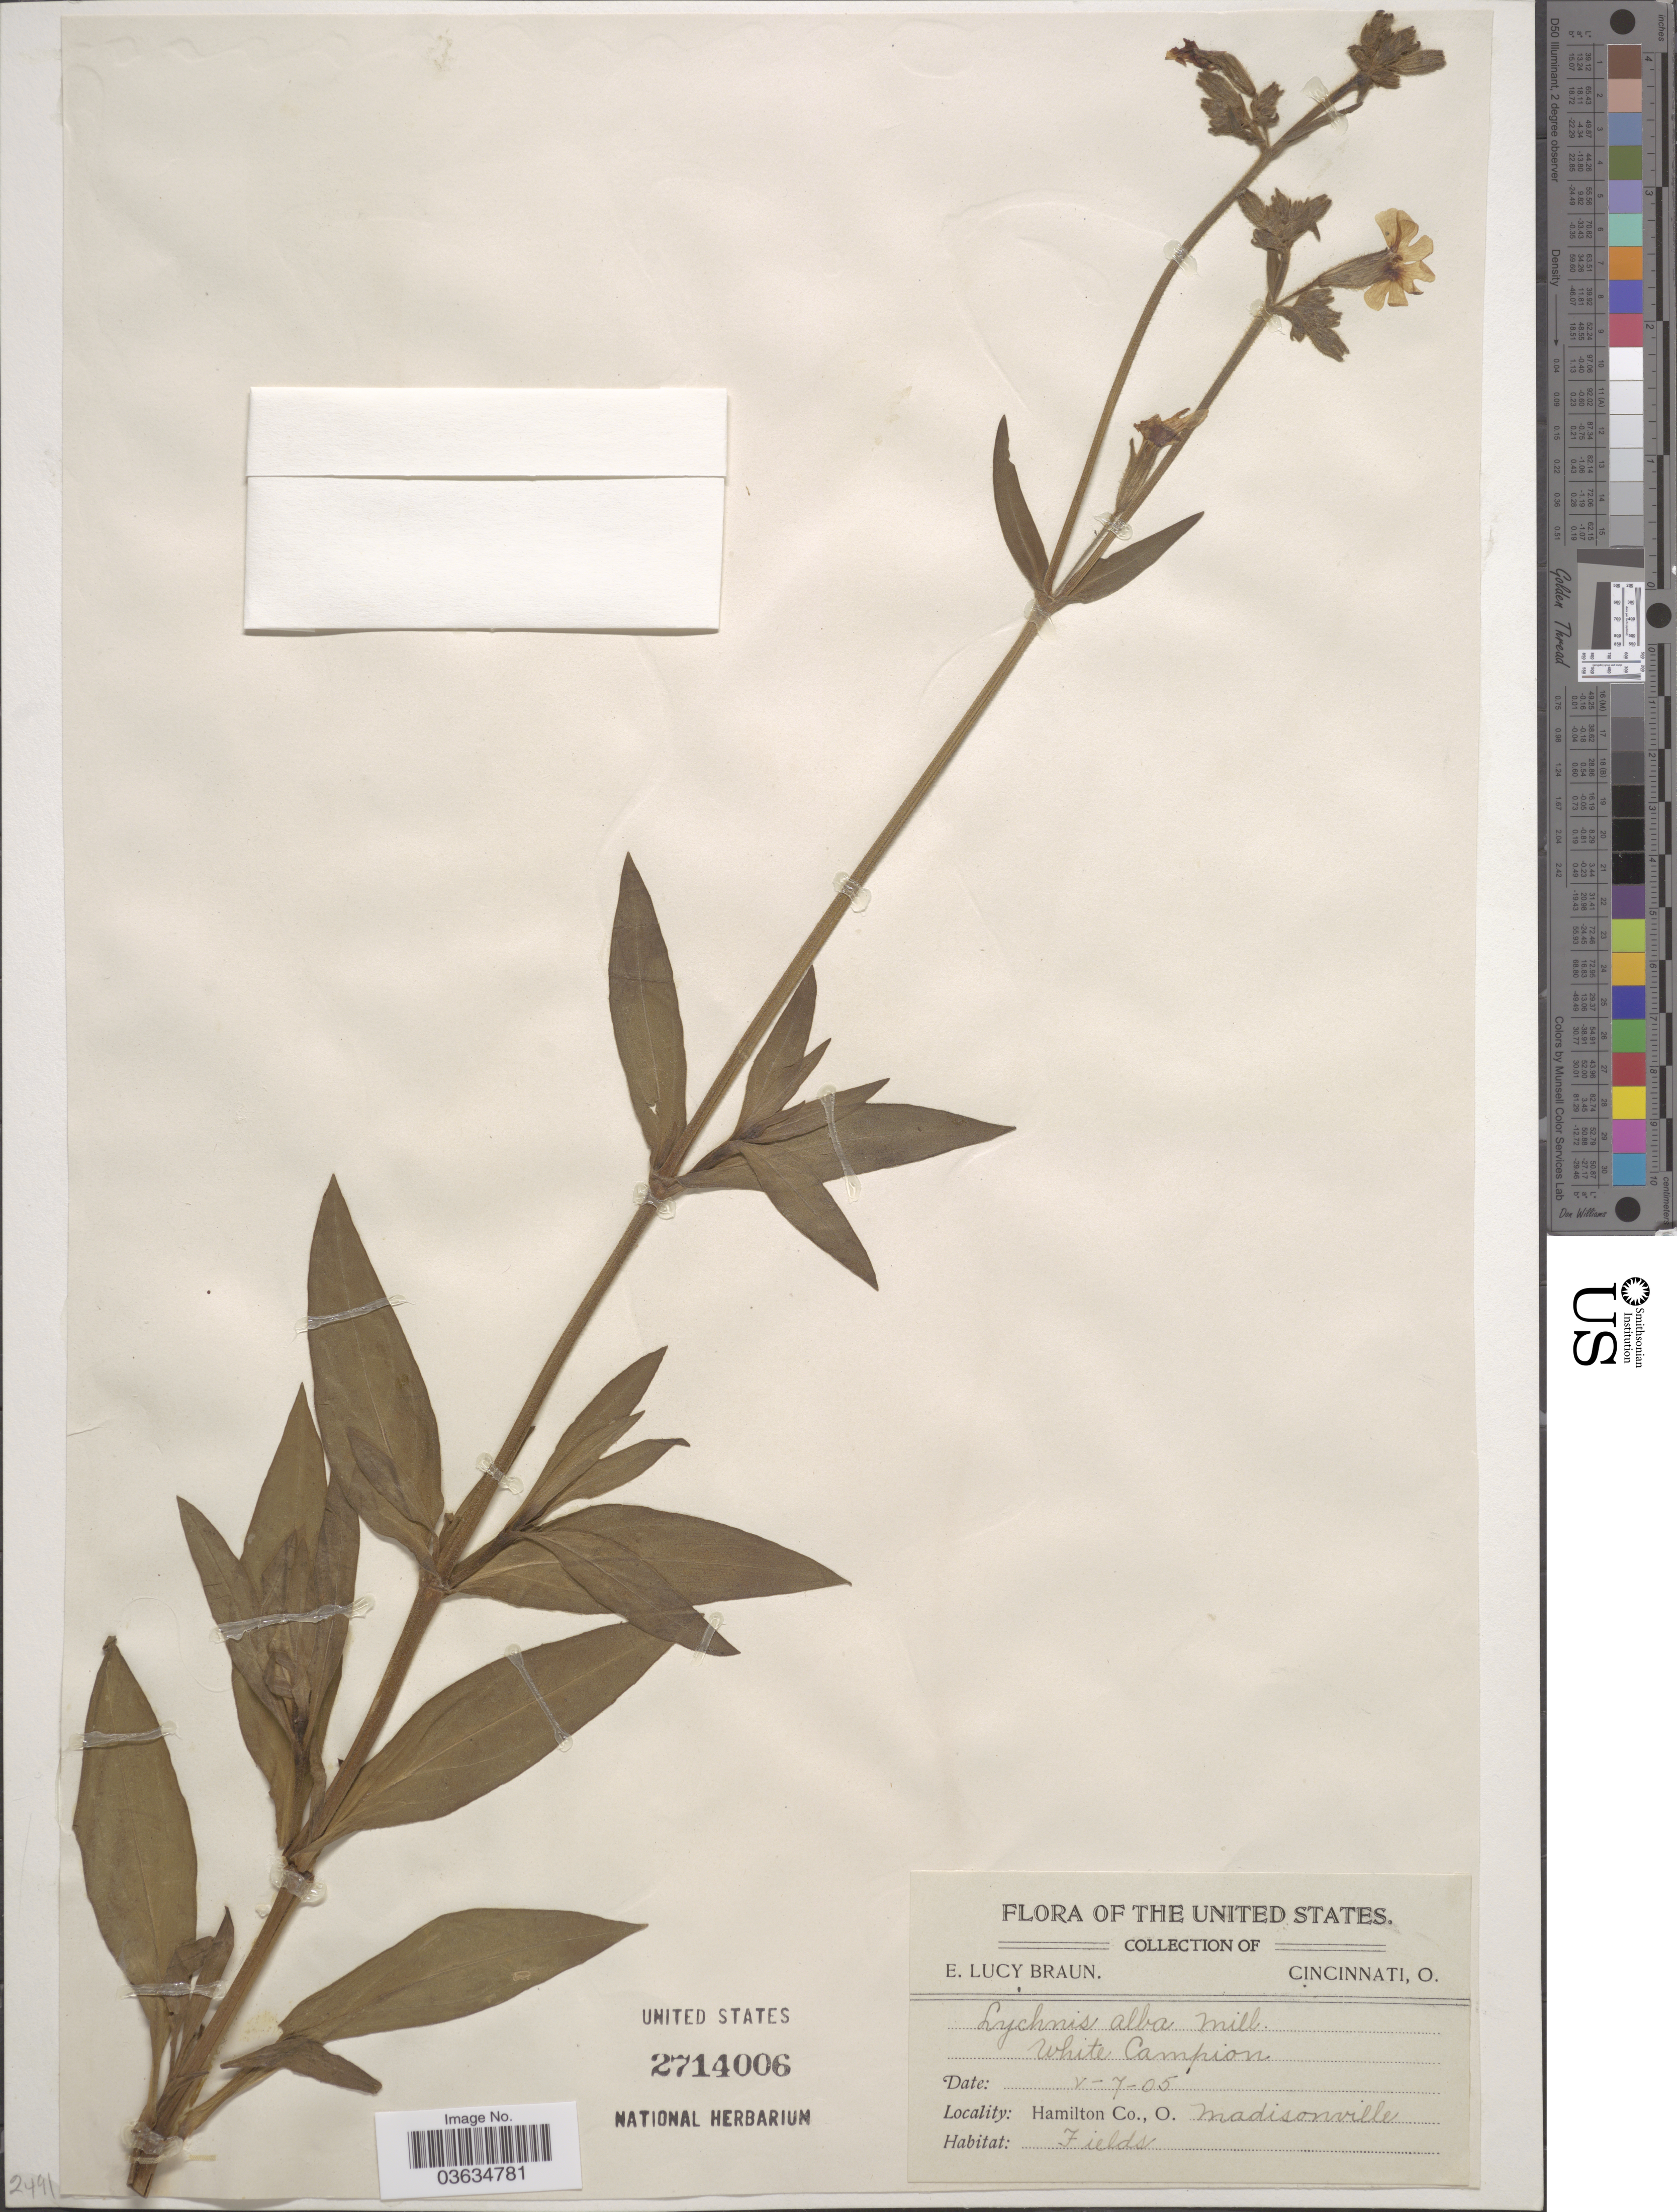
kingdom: Plantae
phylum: Tracheophyta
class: Magnoliopsida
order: Caryophyllales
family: Caryophyllaceae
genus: Silene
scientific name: Silene latifolia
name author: Poir.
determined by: Strong, Mark T., (BOT), Smithsonian Institution - National Museum of Natural History (UNITED STATES)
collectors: E. L. Braun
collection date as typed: Transcribed d/m/y: 7/5/5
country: United States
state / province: Ohio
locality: Hamilton Co. Madisonville.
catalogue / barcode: US 2714006